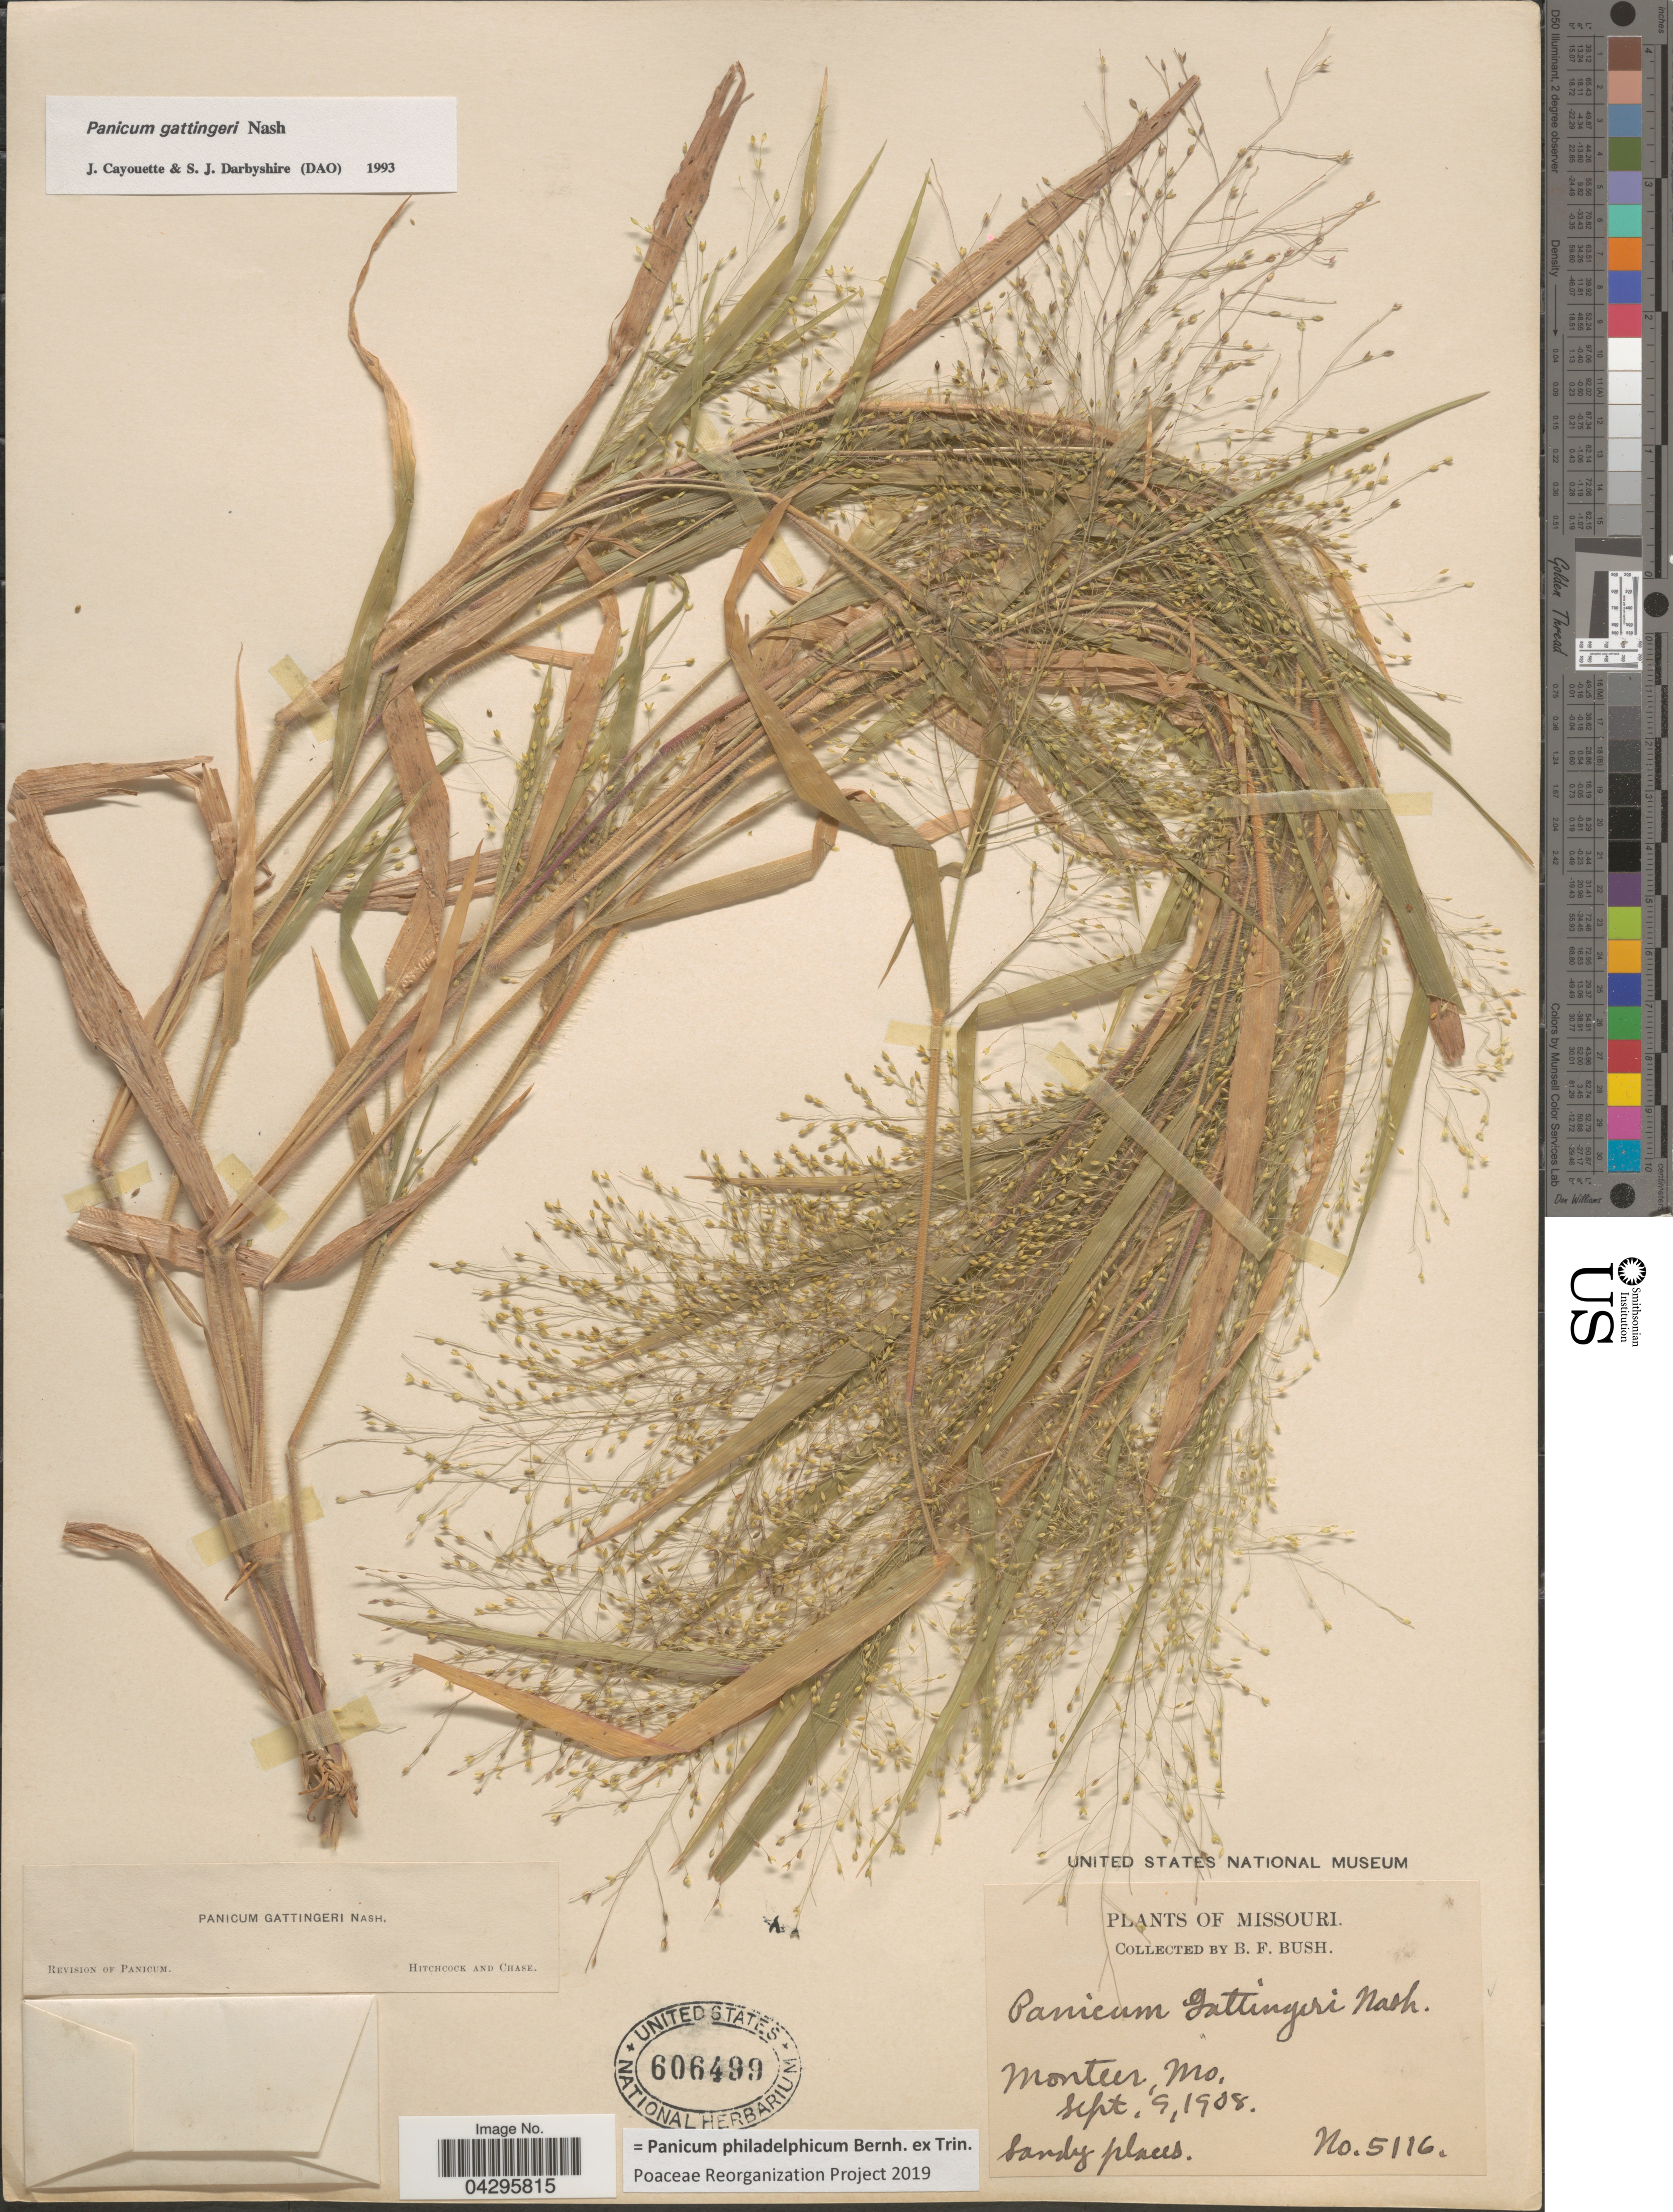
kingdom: Plantae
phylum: Tracheophyta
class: Liliopsida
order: Poales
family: Poaceae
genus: Panicum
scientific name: Panicum philadelphicum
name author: Bernh. ex Trin.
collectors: B. F. Bush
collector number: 5116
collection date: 1908-09-09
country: United States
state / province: Missouri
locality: Monteer.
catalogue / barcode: US 606499